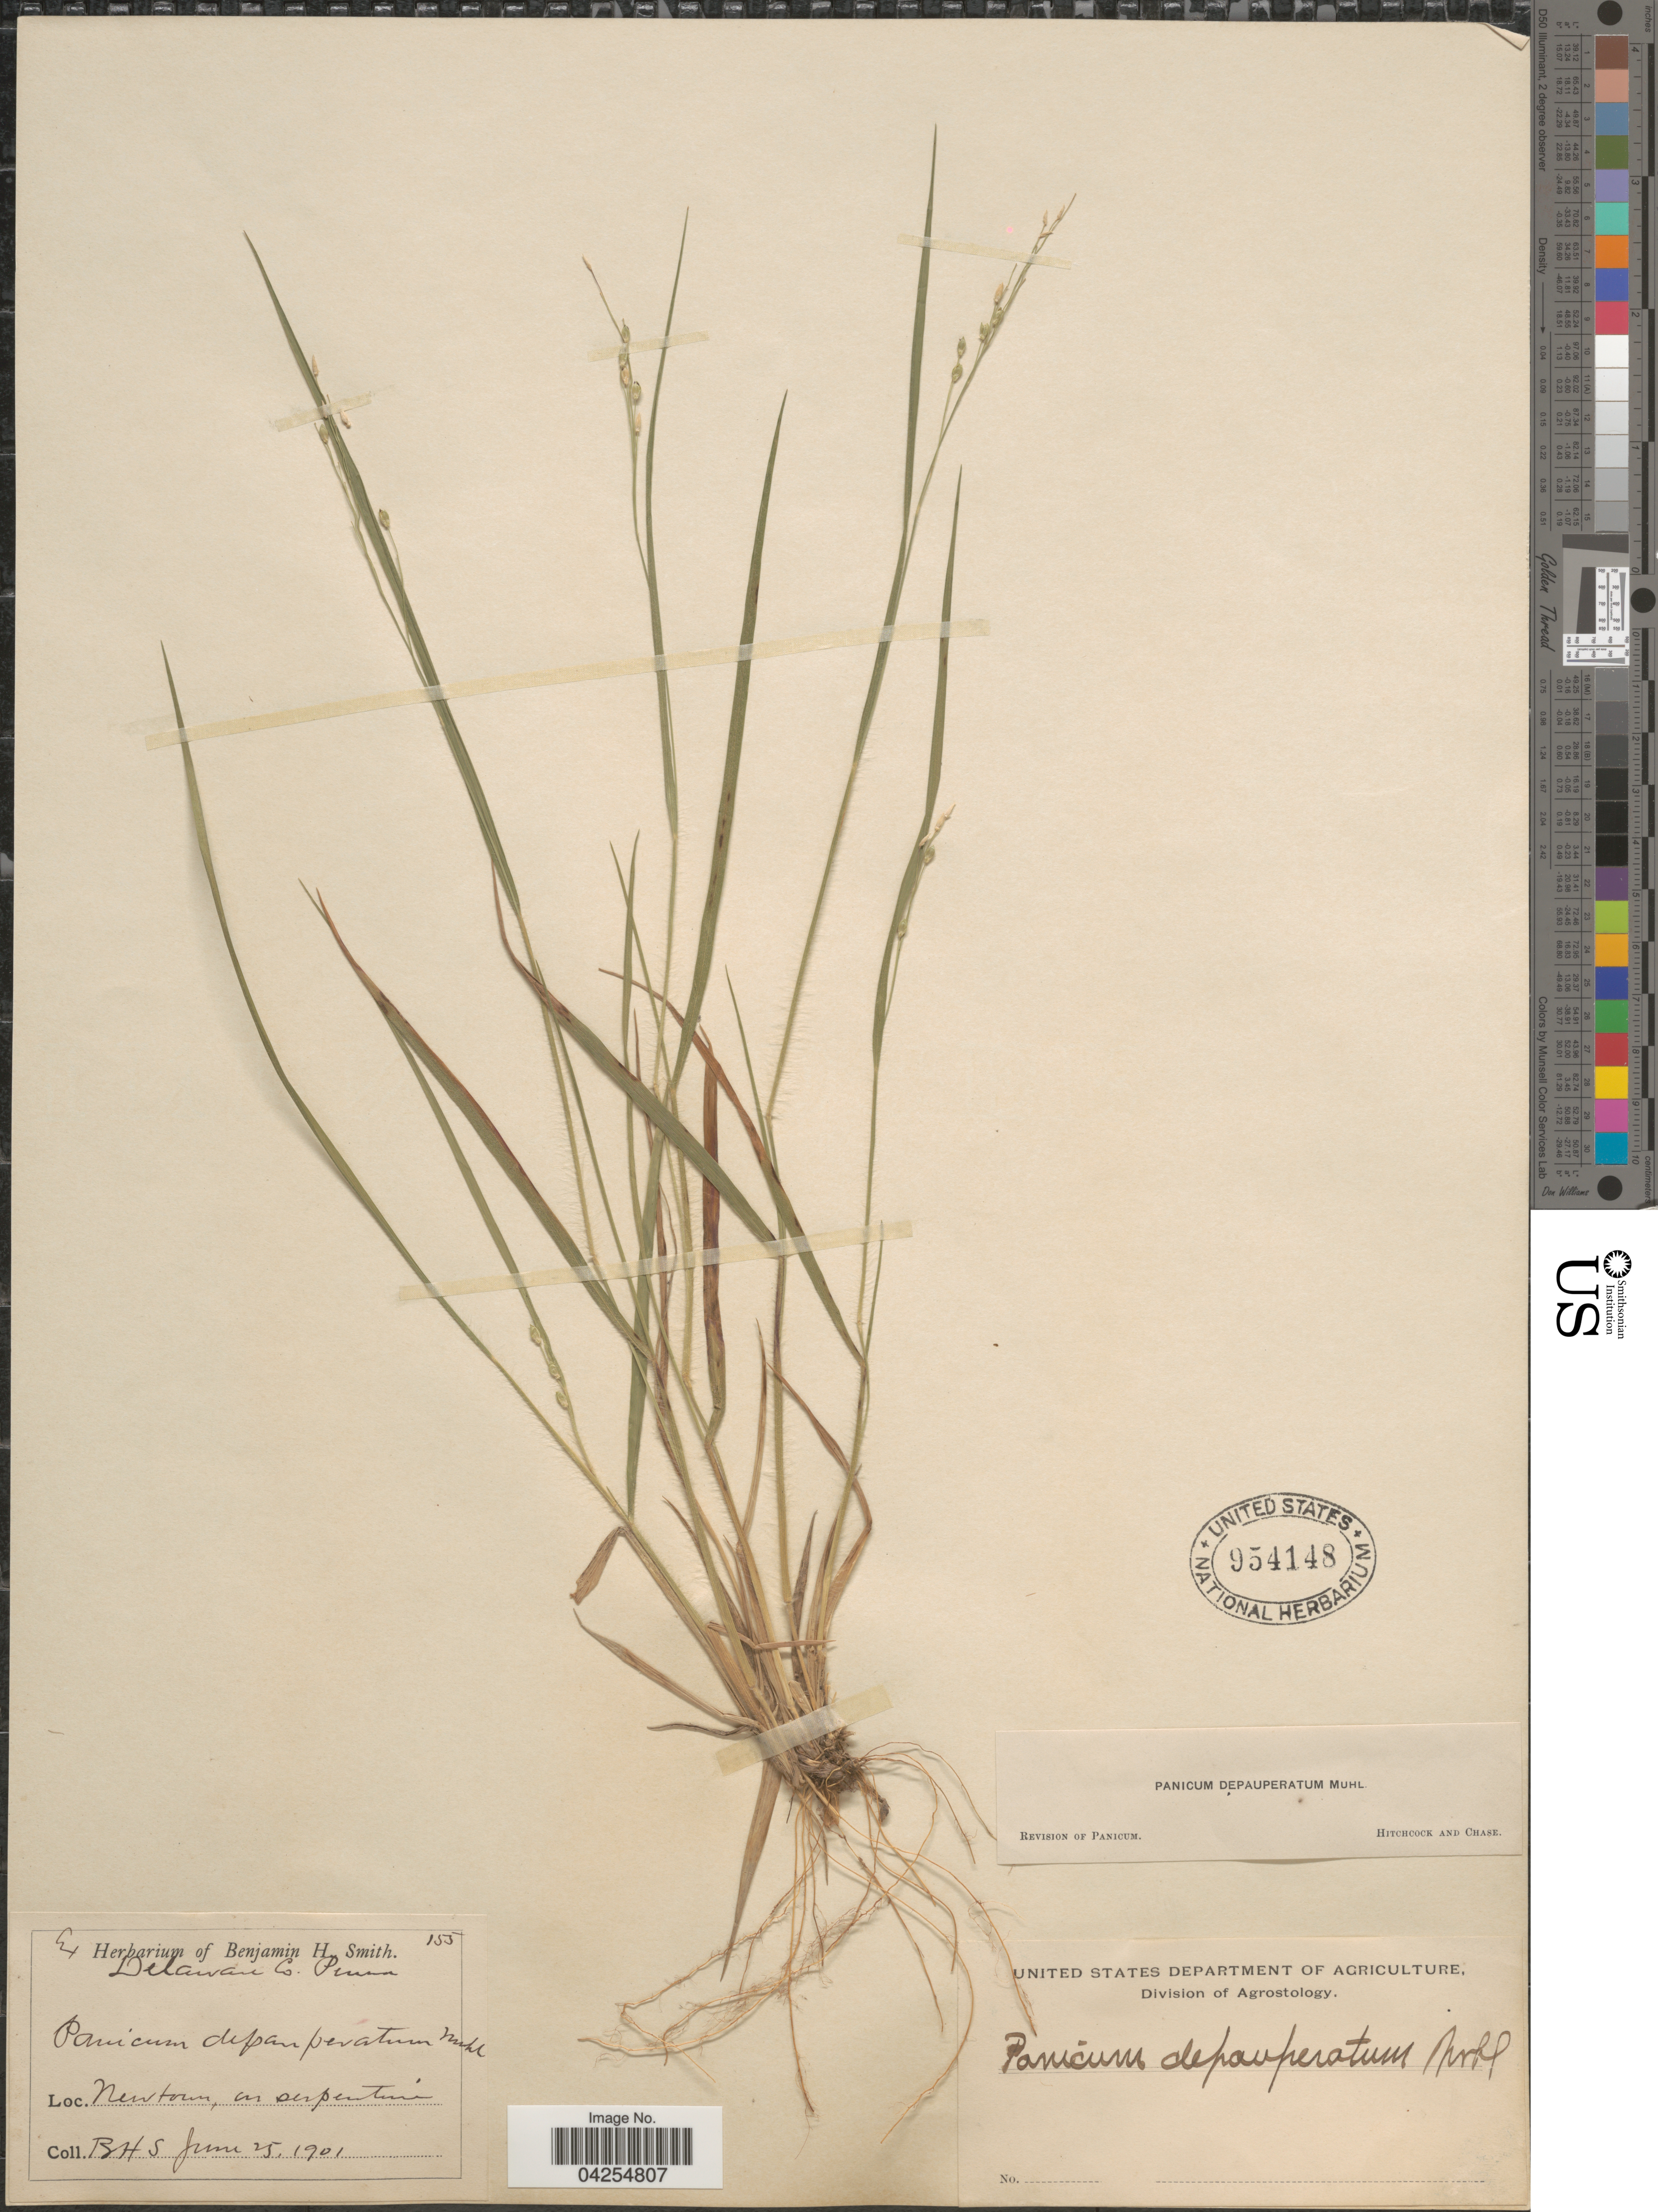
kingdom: Plantae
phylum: Tracheophyta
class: Liliopsida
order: Poales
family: Poaceae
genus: Dichanthelium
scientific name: Dichanthelium depauperatum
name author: (Muhl.) Gould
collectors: B. H. Smith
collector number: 155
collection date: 1901-06-25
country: United States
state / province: Pennsylvania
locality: Delaware Co. Newtown, on serpentine.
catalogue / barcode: US 954148